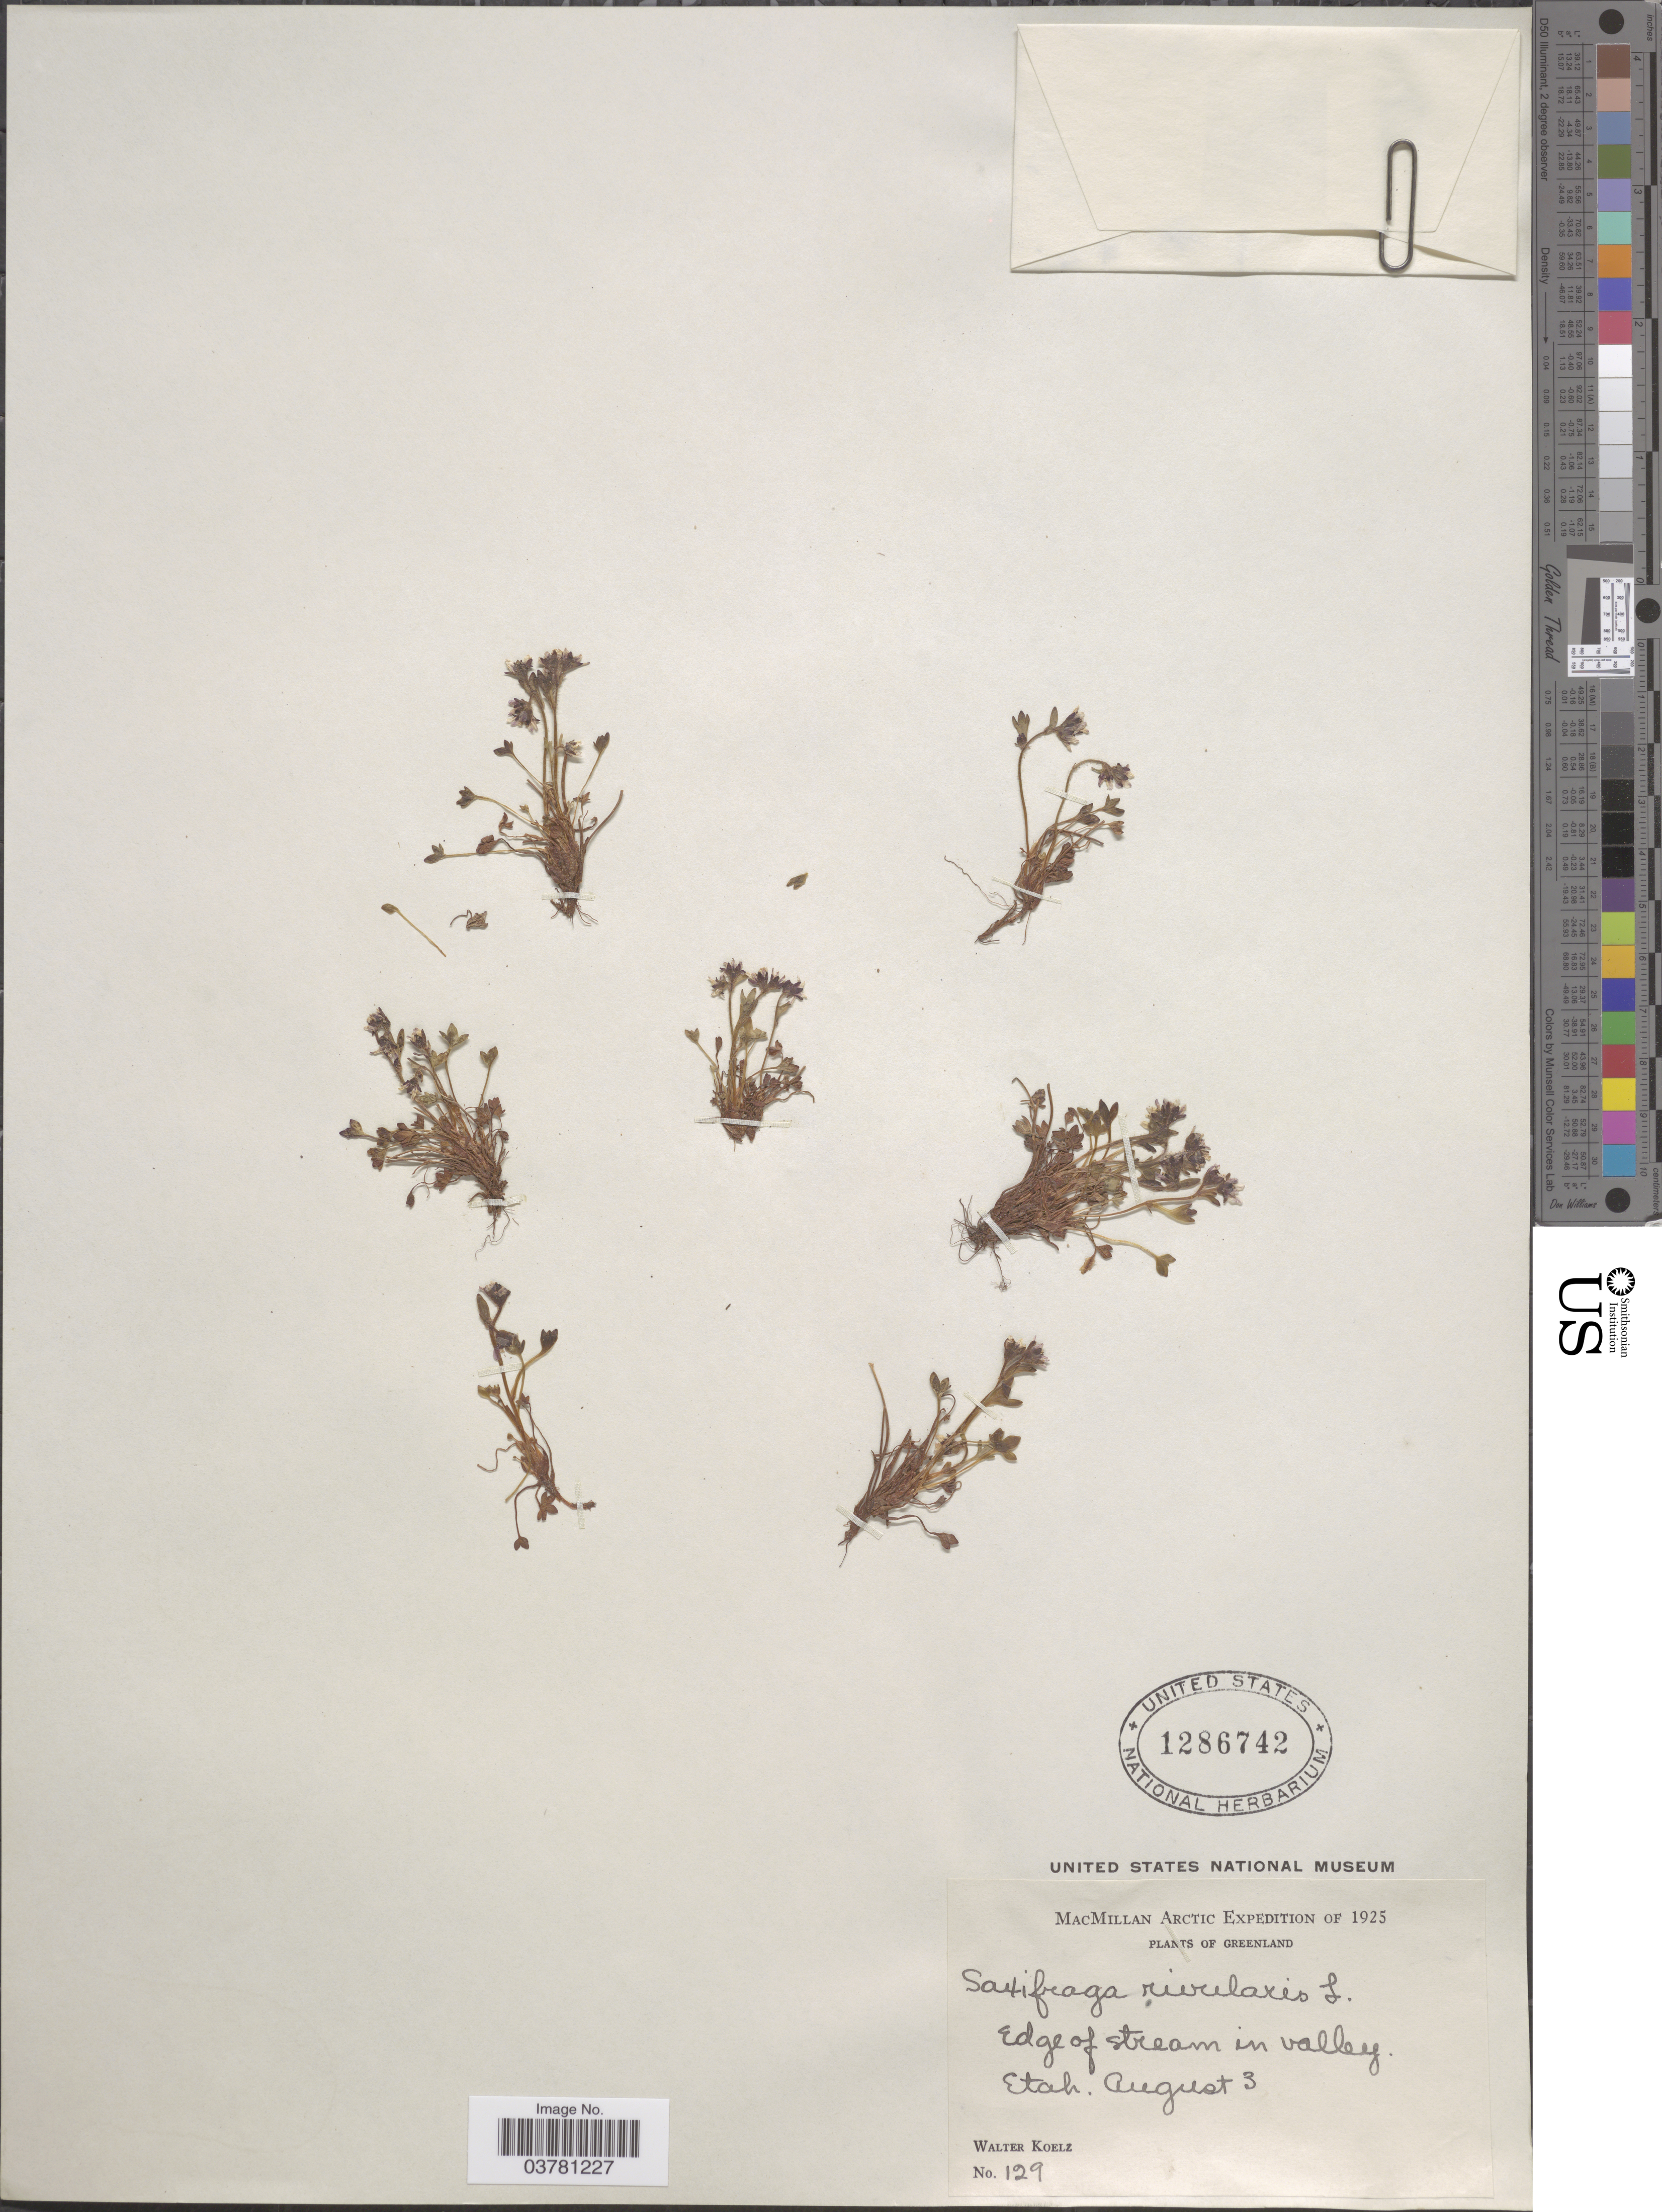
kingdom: Plantae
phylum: Tracheophyta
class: Magnoliopsida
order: Saxifragales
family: Saxifragaceae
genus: Saxifraga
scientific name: Saxifraga rivularis f. hyperborea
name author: (R. Br.) Hook.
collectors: W. N. Koelz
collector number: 129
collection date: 1925-08-03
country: Greenland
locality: MacMillan Arctic Expedition of 1925. Edge of stream in valley. Etah.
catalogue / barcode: US 1286742